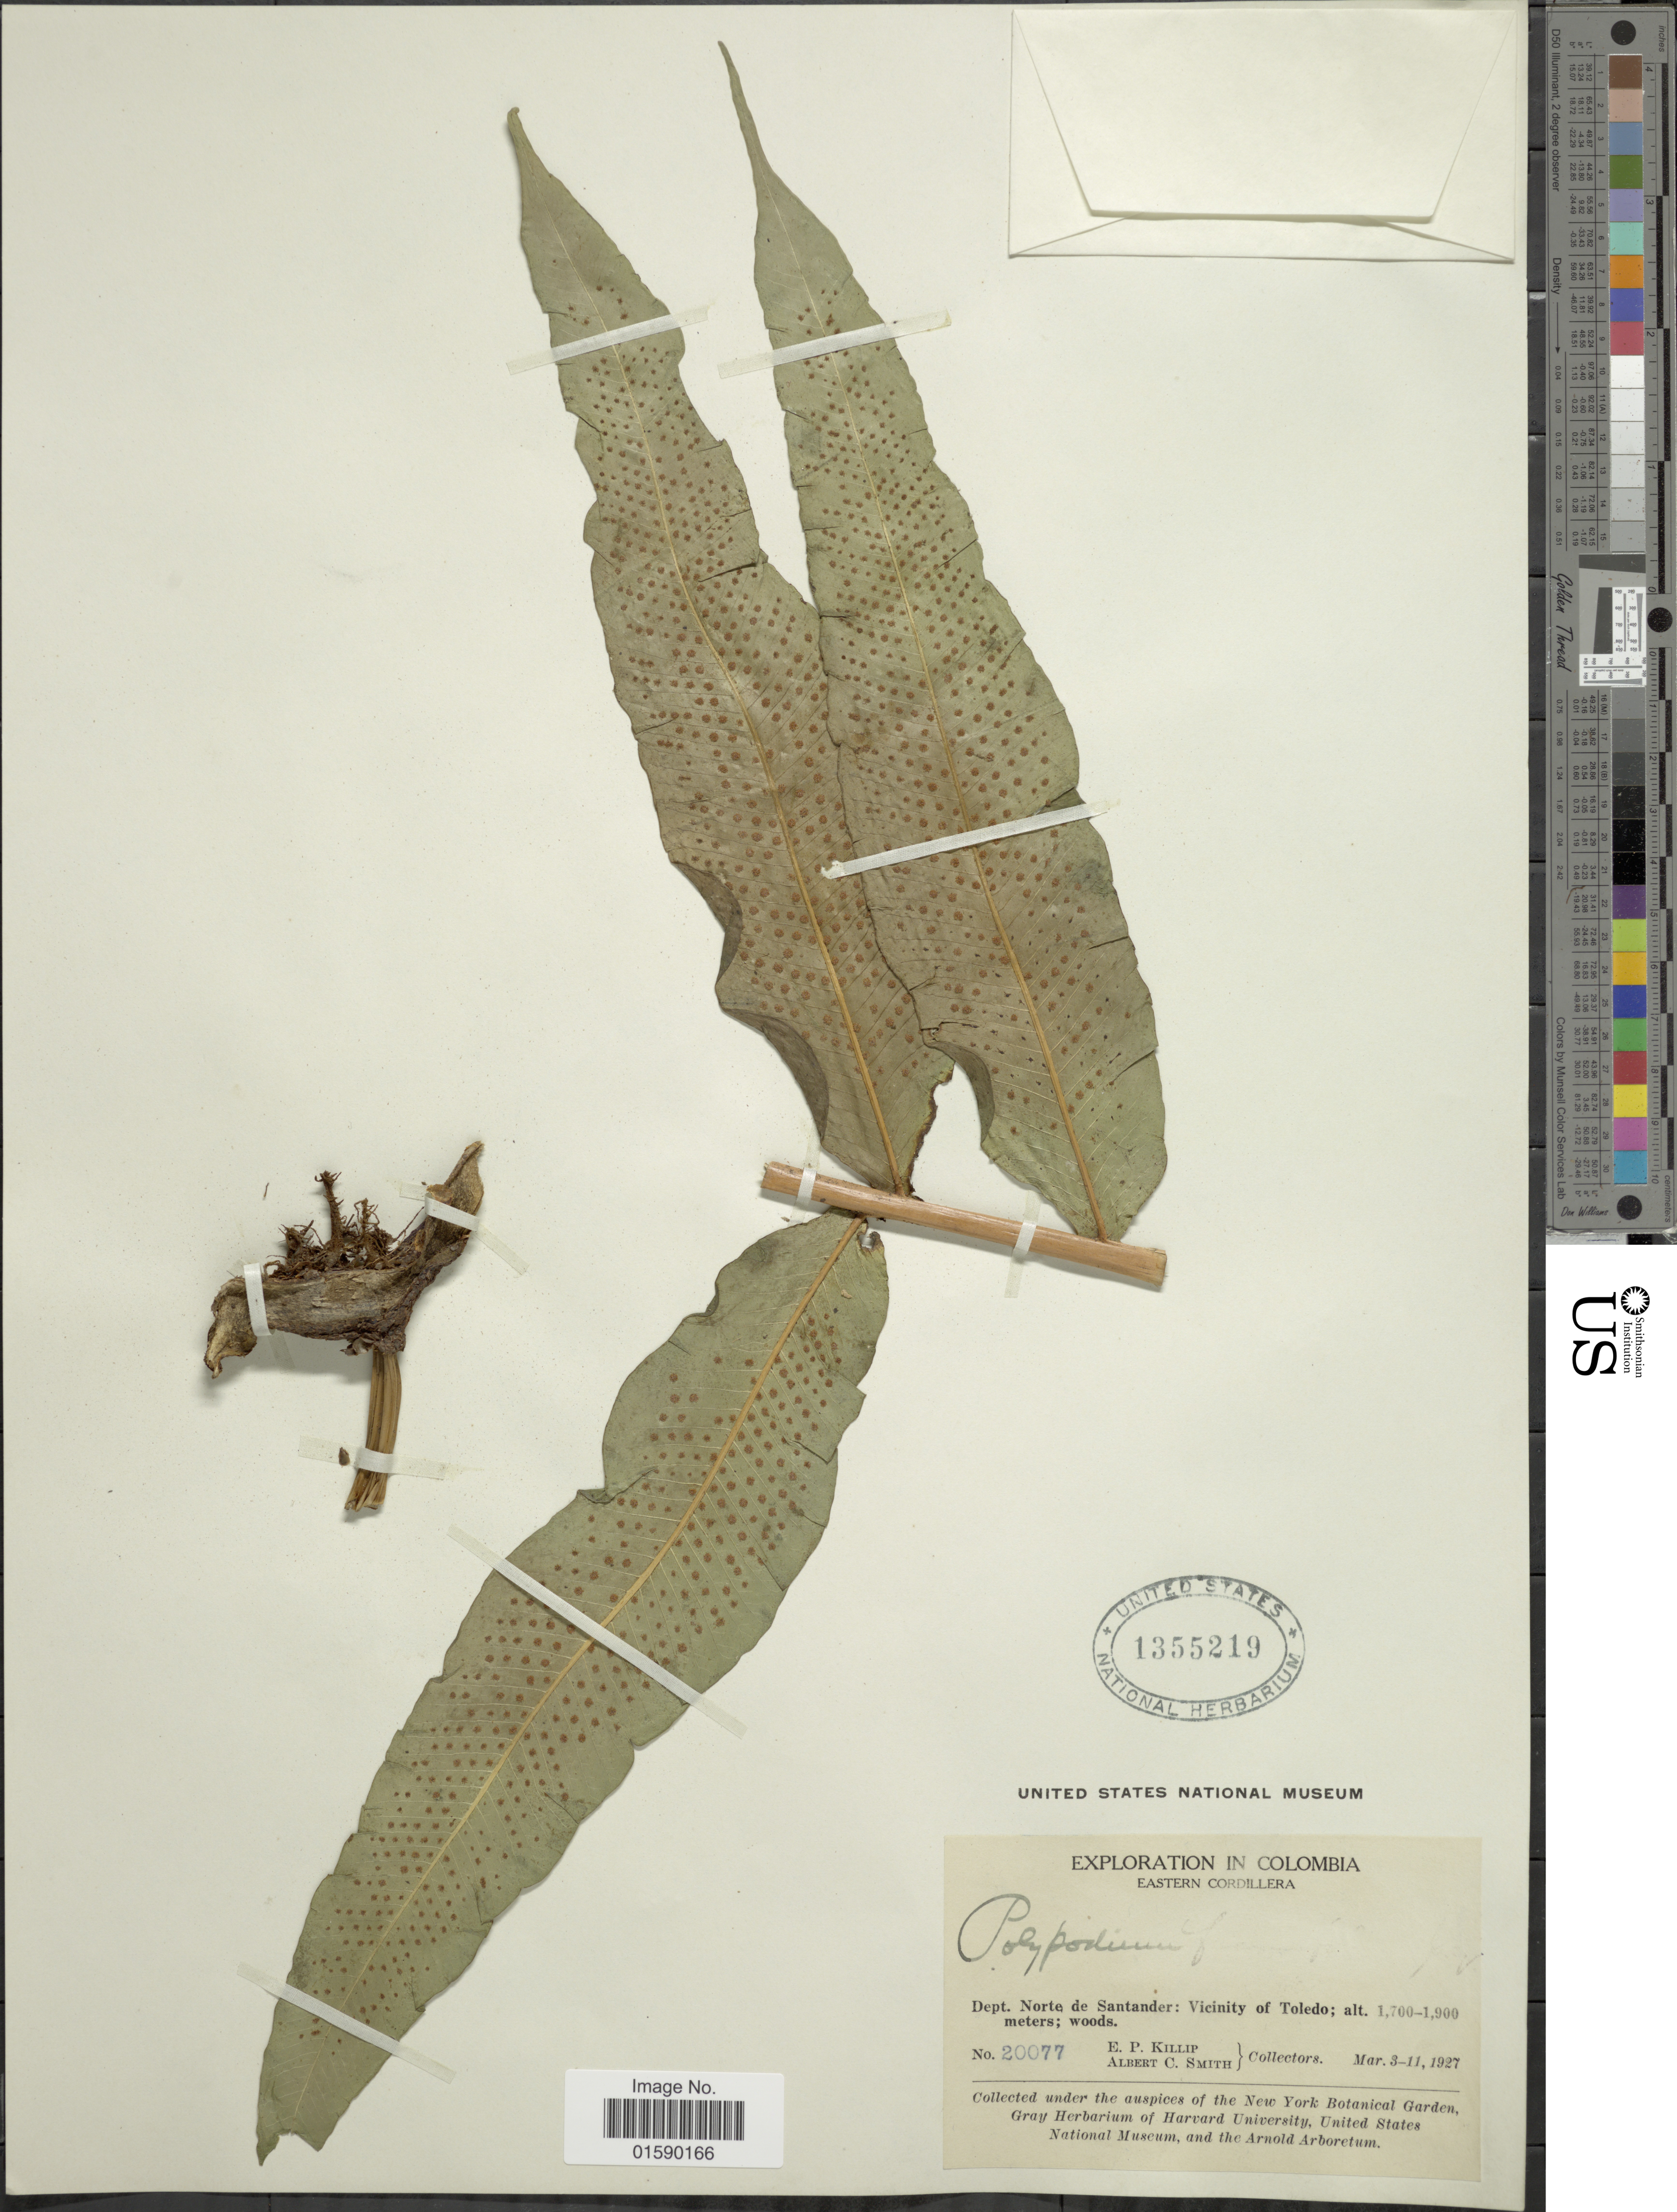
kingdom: Plantae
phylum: Tracheophyta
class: Polypodiopsida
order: Polypodiales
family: Polypodiaceae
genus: Aglaomorpha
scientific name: Aglaomorpha heraclea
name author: (Kunze) Copel.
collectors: E. P. Killip & A. C. Smith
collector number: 20077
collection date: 1927-03-03/1927-03-11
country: Colombia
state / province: Norte de Santander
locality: Eastern Cordillera. Dept. Norte de Santander: Vicinity of Toledo.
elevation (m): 1700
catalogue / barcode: US 1355219